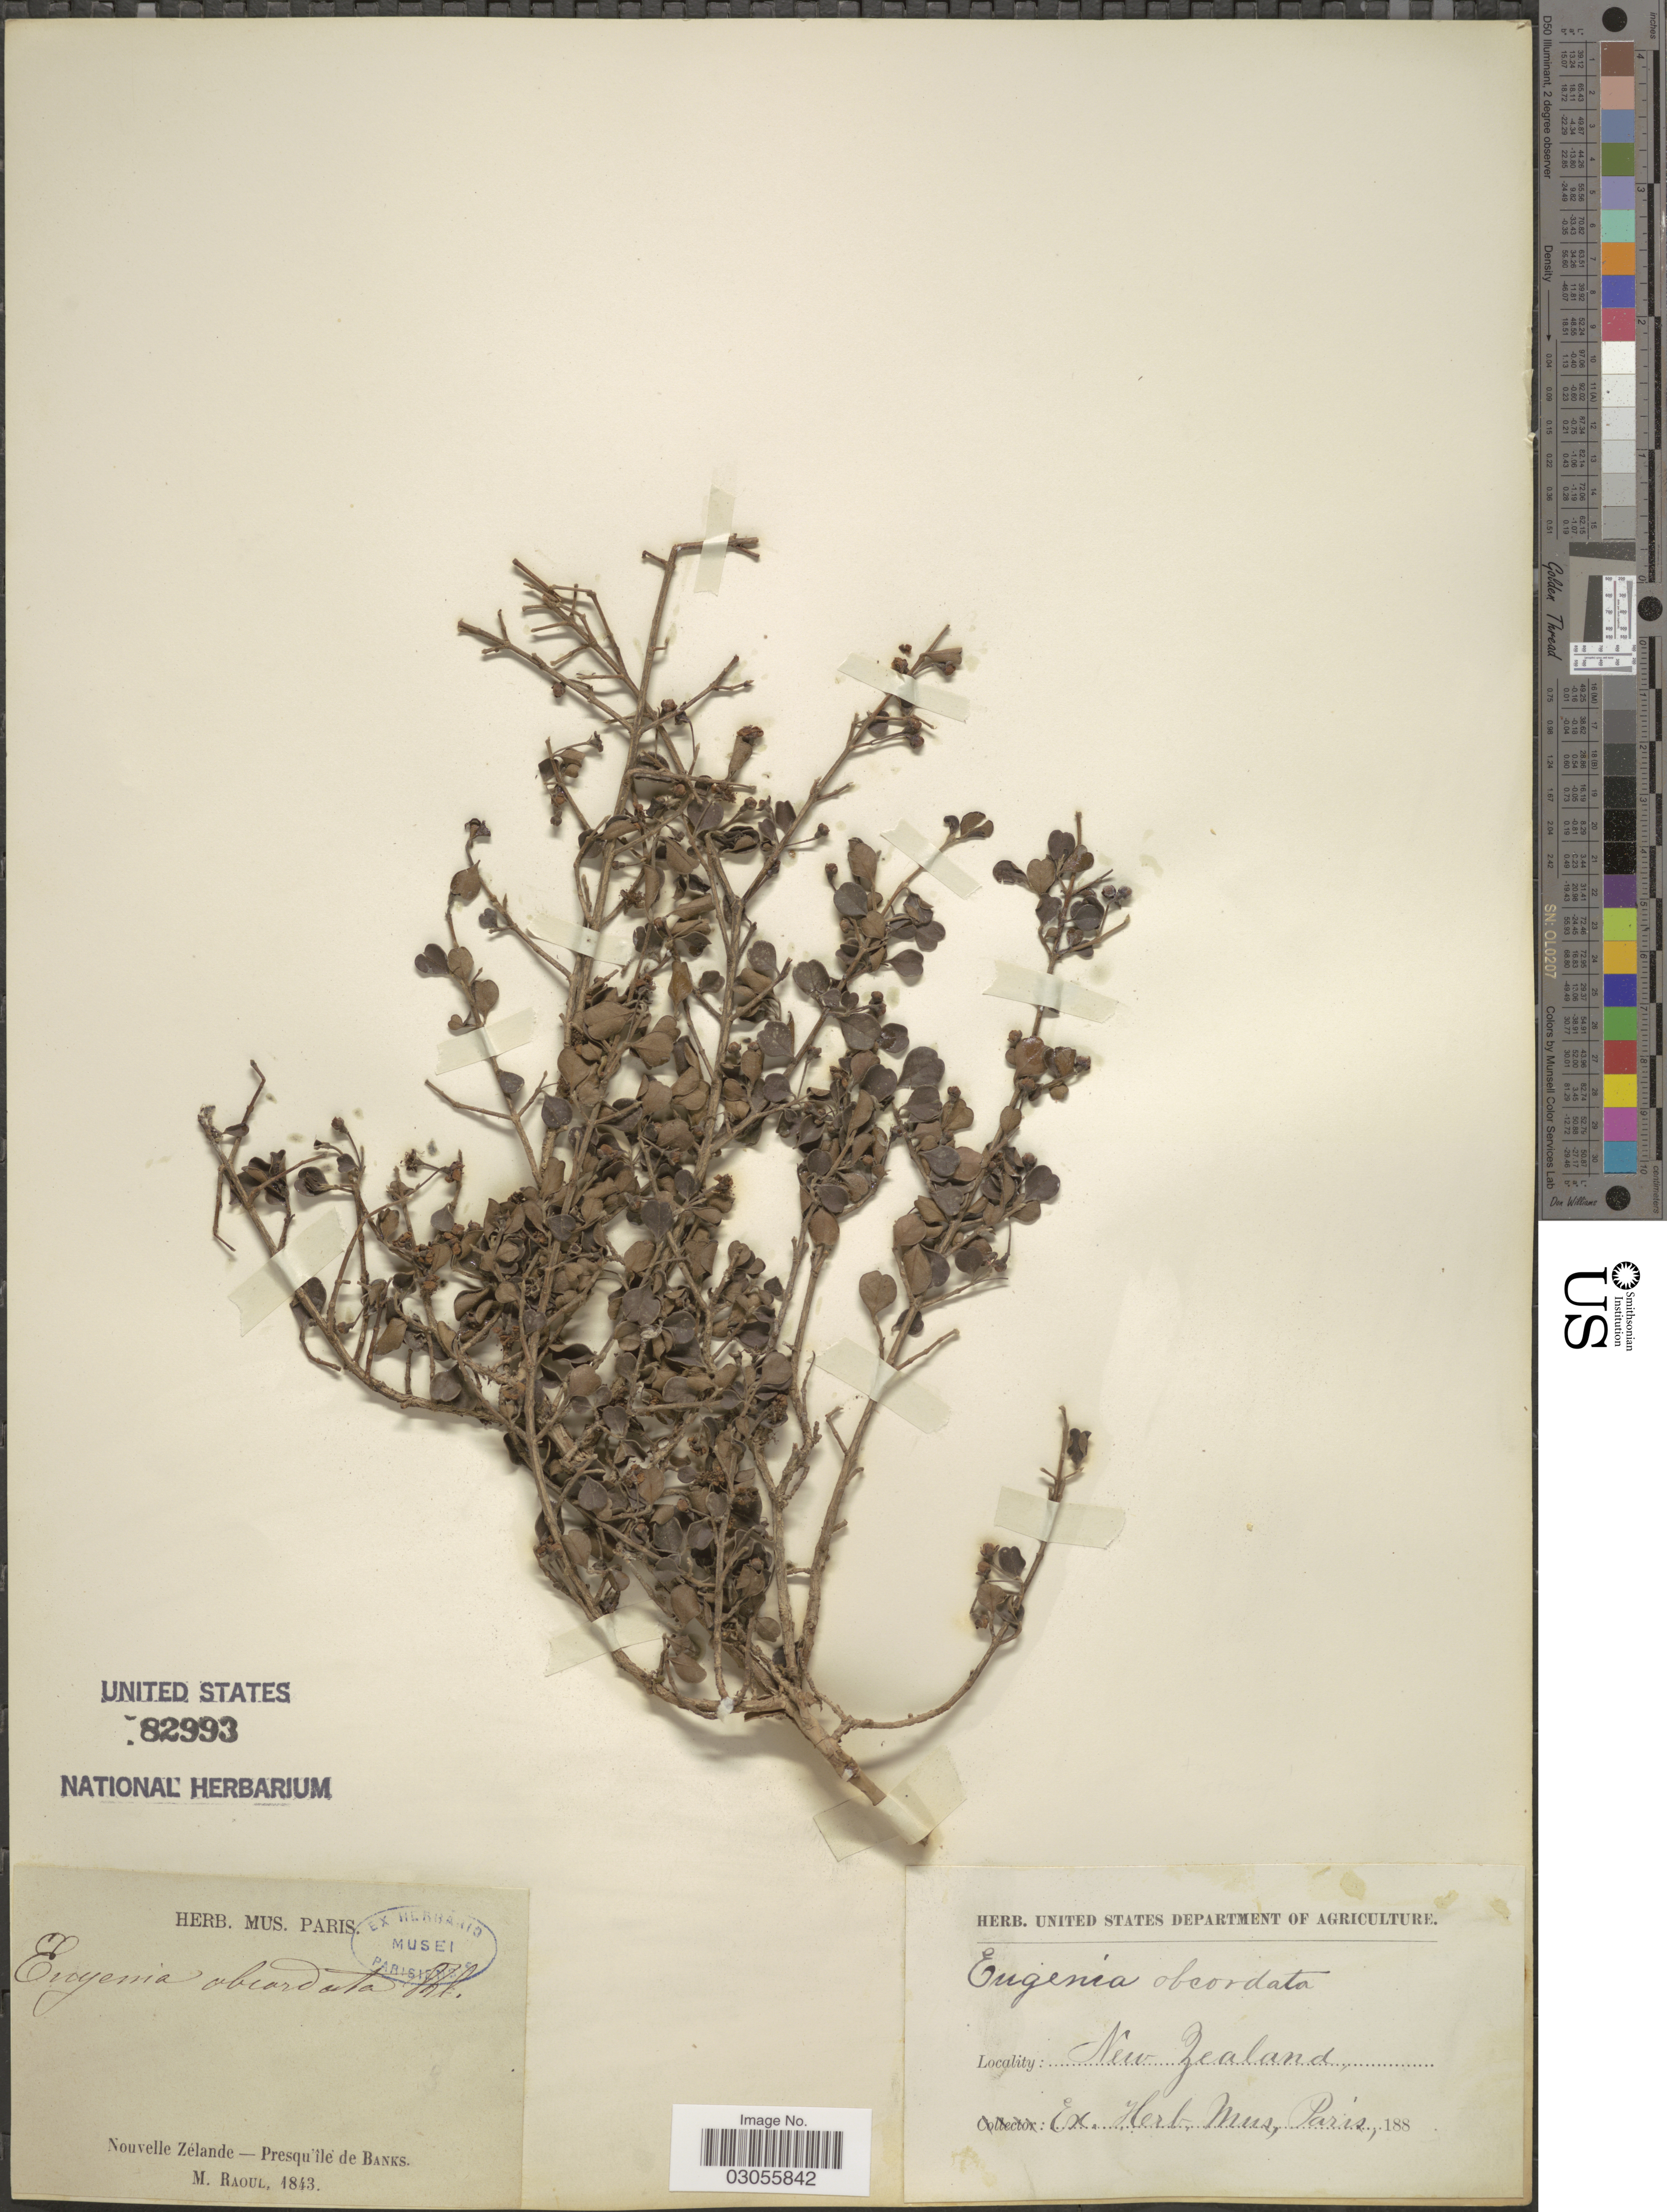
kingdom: Plantae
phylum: Tracheophyta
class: Magnoliopsida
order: Myrtales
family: Myrtaceae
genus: Lophomyrtus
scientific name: Lophomyrtus obcordata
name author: (Raoul) Burret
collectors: M. Raoul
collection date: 1843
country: New Zealand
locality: Presqu'île de Banks.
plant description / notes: possible type material of Eugenia obcordata Raoul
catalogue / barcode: US 82993